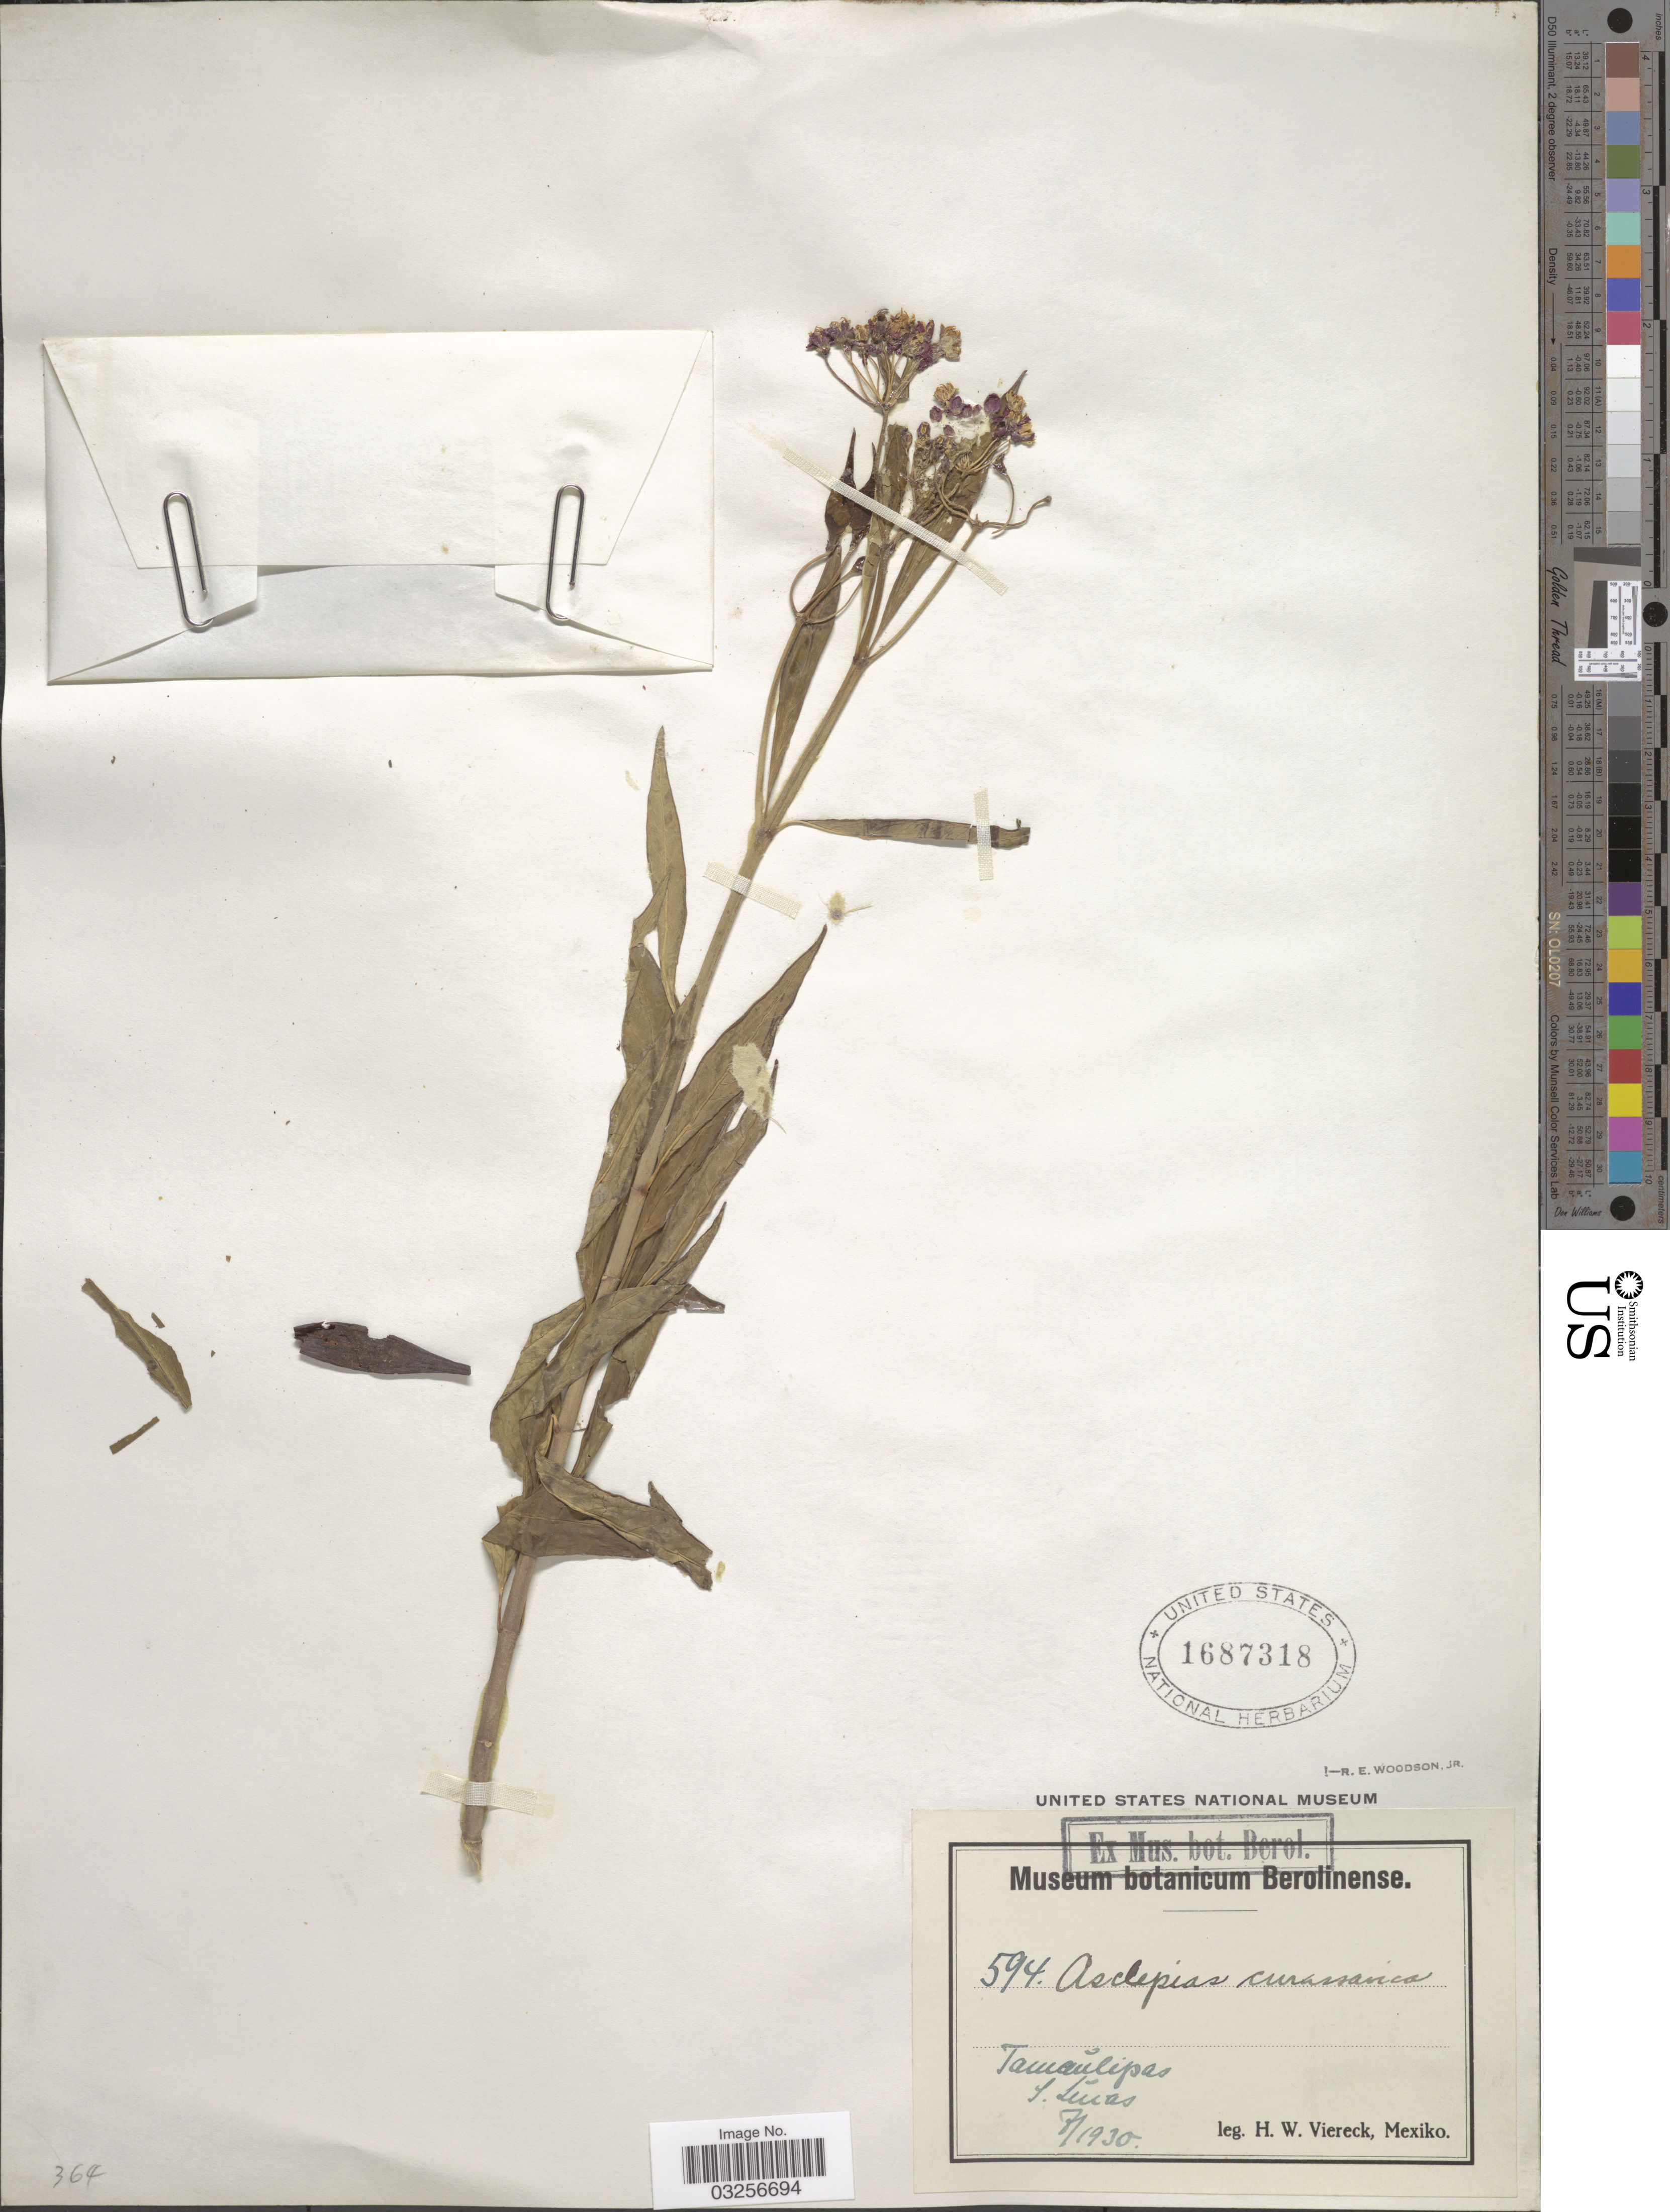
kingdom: Plantae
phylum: Tracheophyta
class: Magnoliopsida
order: Gentianales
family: Apocynaceae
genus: Asclepias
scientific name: Asclepias curassavica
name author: L.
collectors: H. W. Viereck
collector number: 594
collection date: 1930-07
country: Mexico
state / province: Tamaulipas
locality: S. Lúcas.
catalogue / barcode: US 1687318